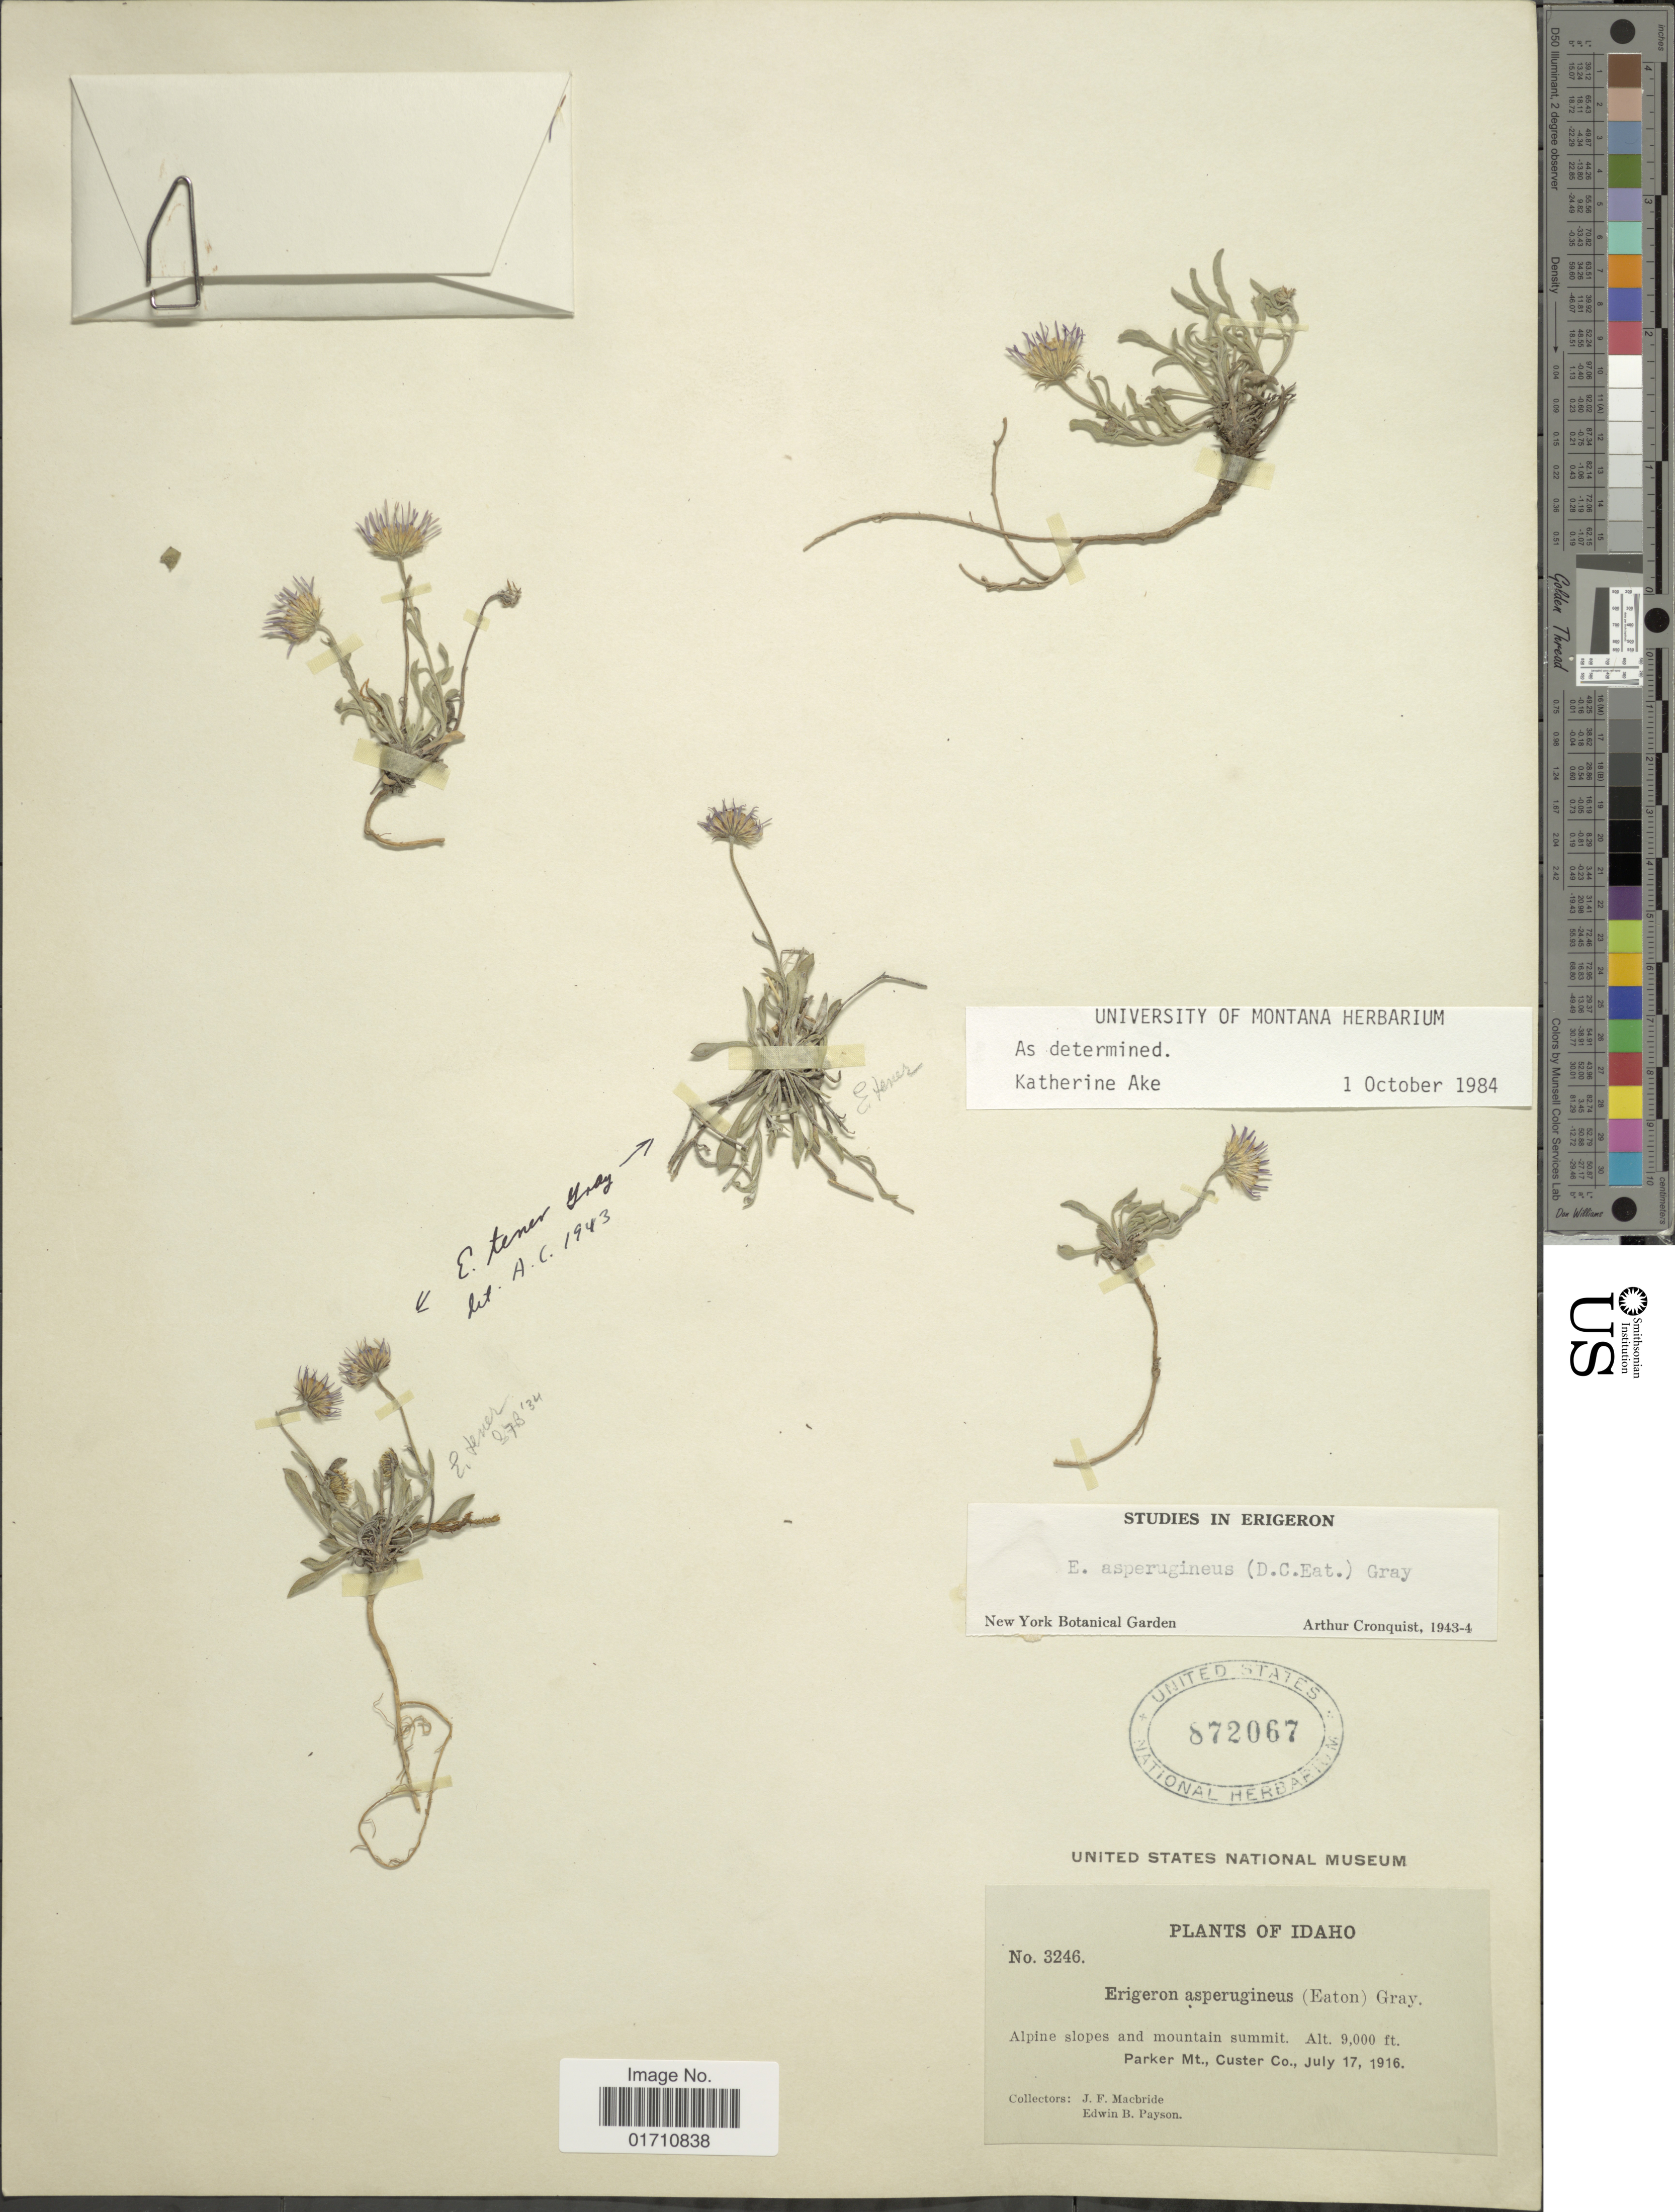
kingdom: Plantae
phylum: Tracheophyta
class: Magnoliopsida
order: Asterales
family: Asteraceae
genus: Erigeron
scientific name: Erigeron asperugineus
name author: (D.C. Eaton) A. Gray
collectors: J. F. Macbride & E. B. Payson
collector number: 3246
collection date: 1916-07-17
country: United States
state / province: Idaho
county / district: Custer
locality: Alpine slopes and mountain summit, parker Mt., Custer Co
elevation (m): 2743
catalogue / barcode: US 872067